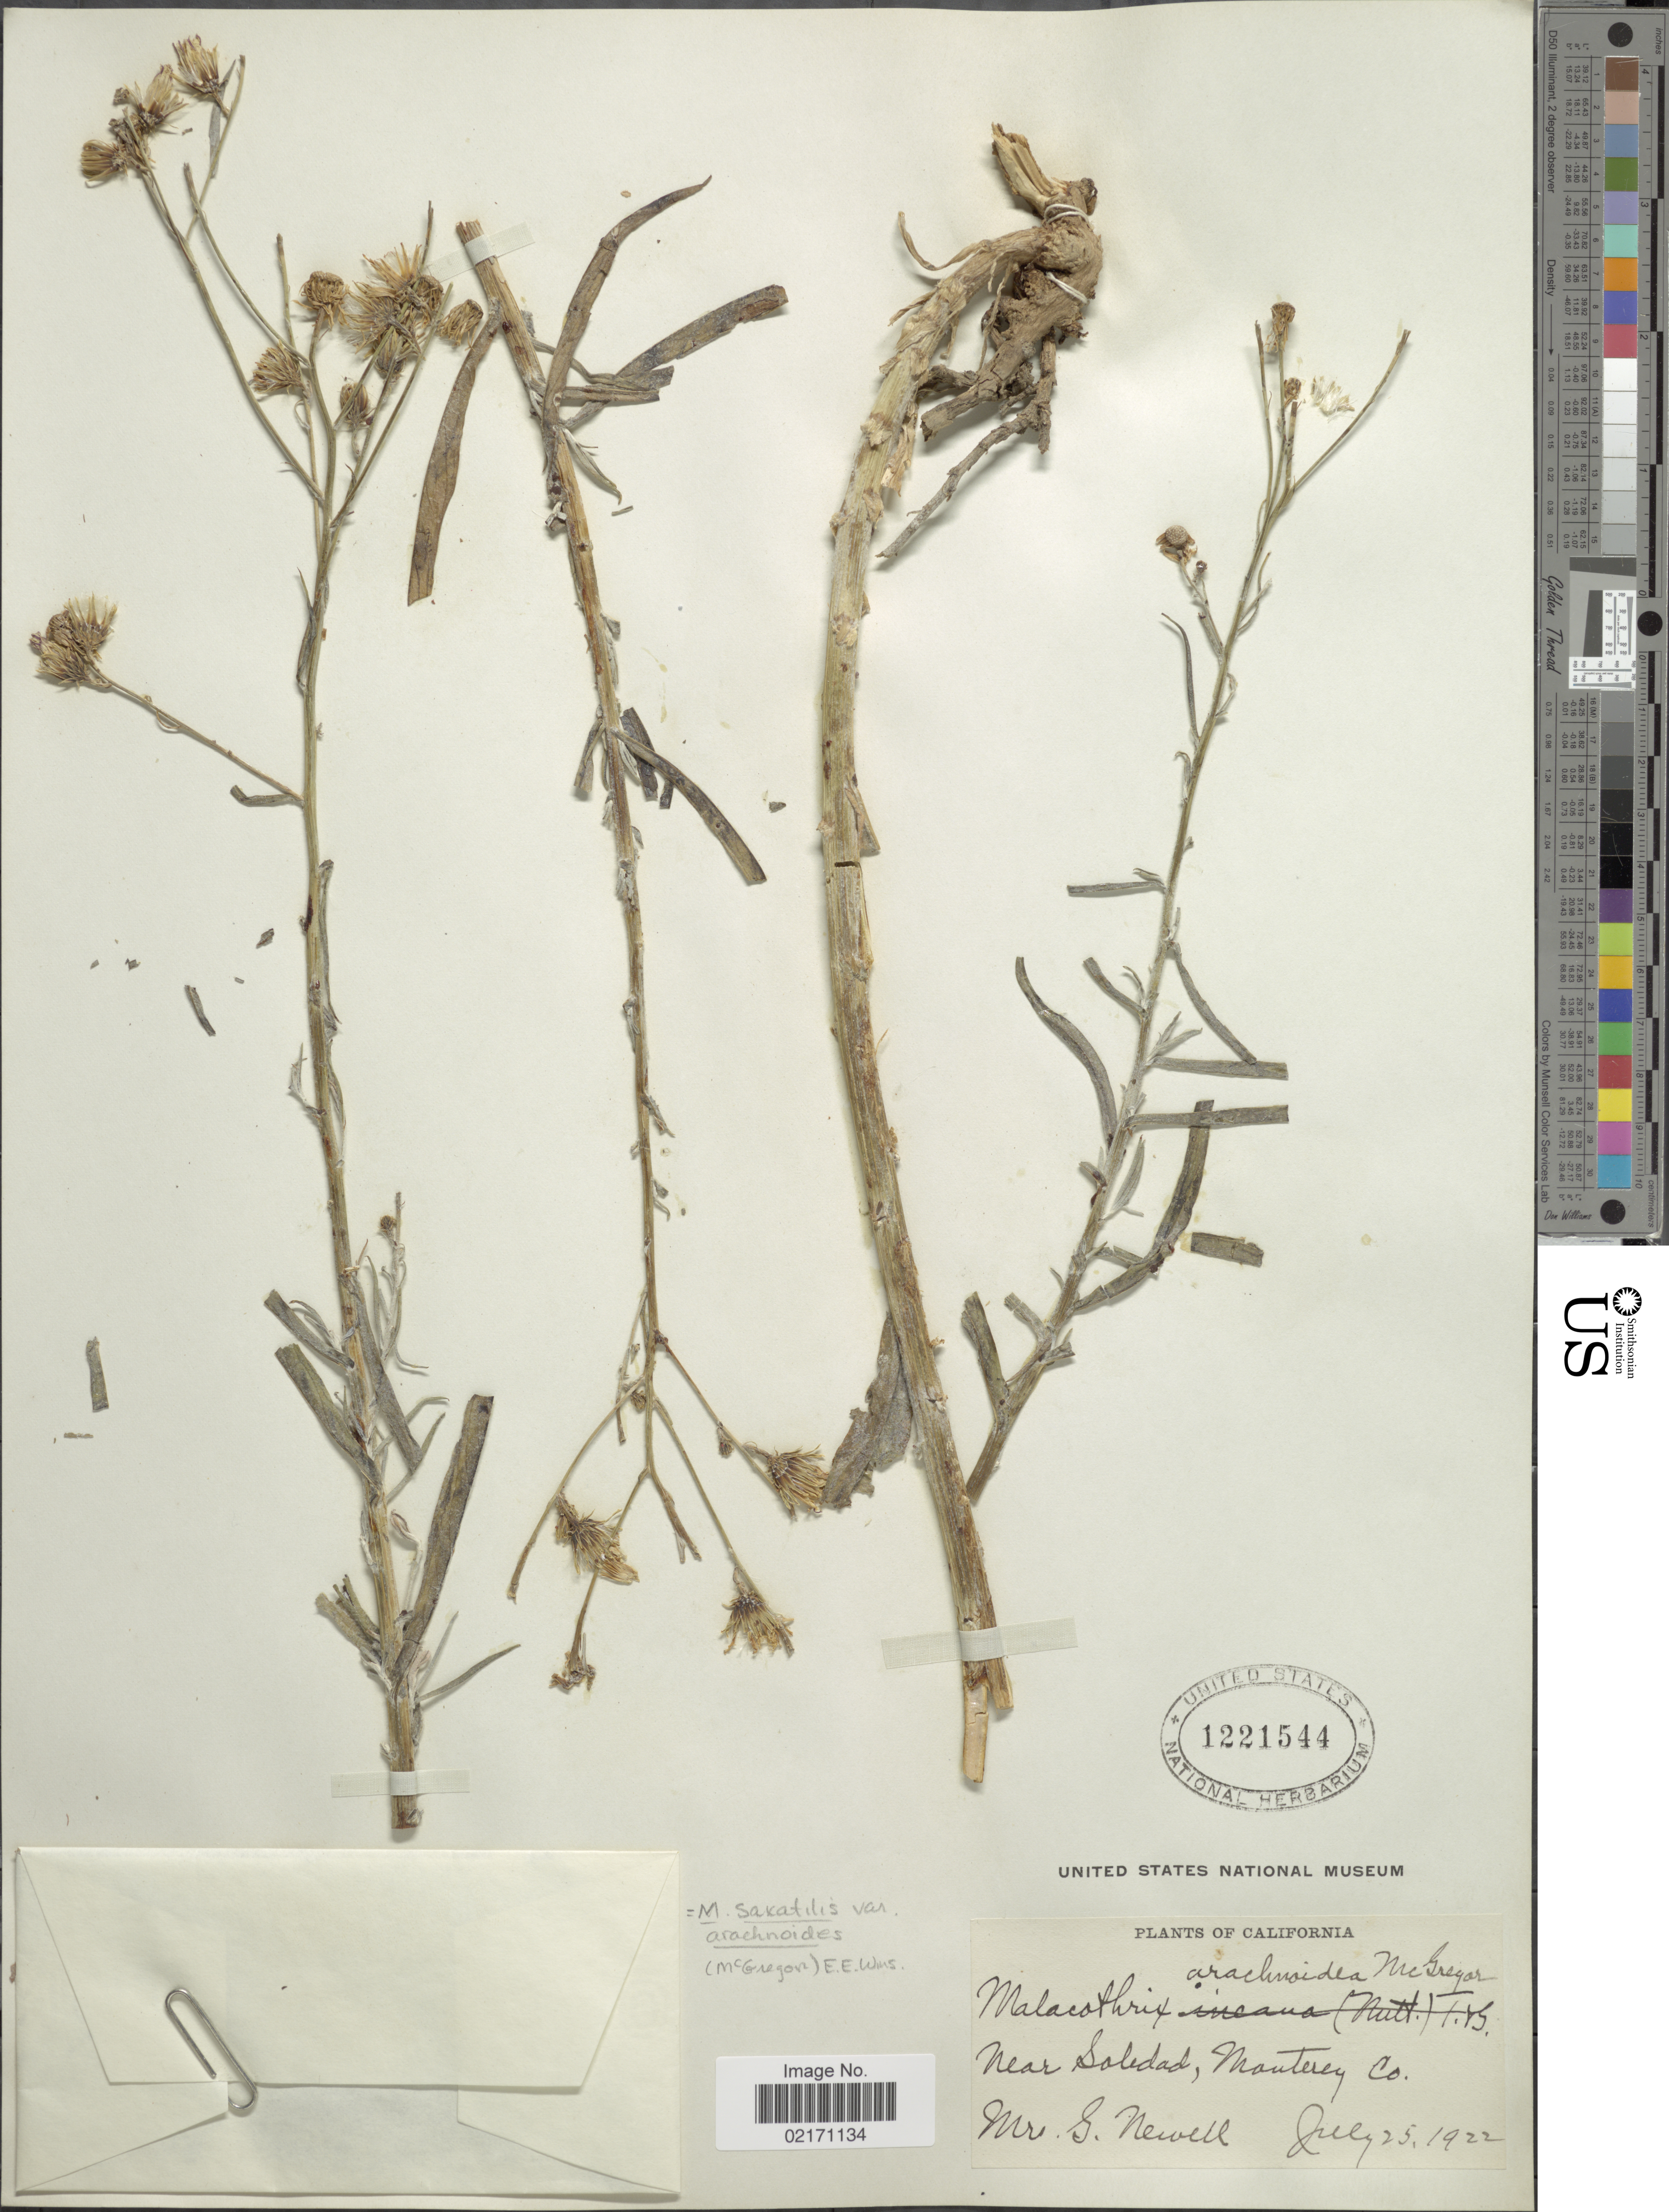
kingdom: Plantae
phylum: Tracheophyta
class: Magnoliopsida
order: Asterales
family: Asteraceae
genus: Malacothrix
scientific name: Malacothrix saxatilis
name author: Torr. & A. Gray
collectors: G. Newell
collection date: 1922-07-25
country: United States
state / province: California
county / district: Monterey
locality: Near Soledad, Monterey Co.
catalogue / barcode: US 1221544